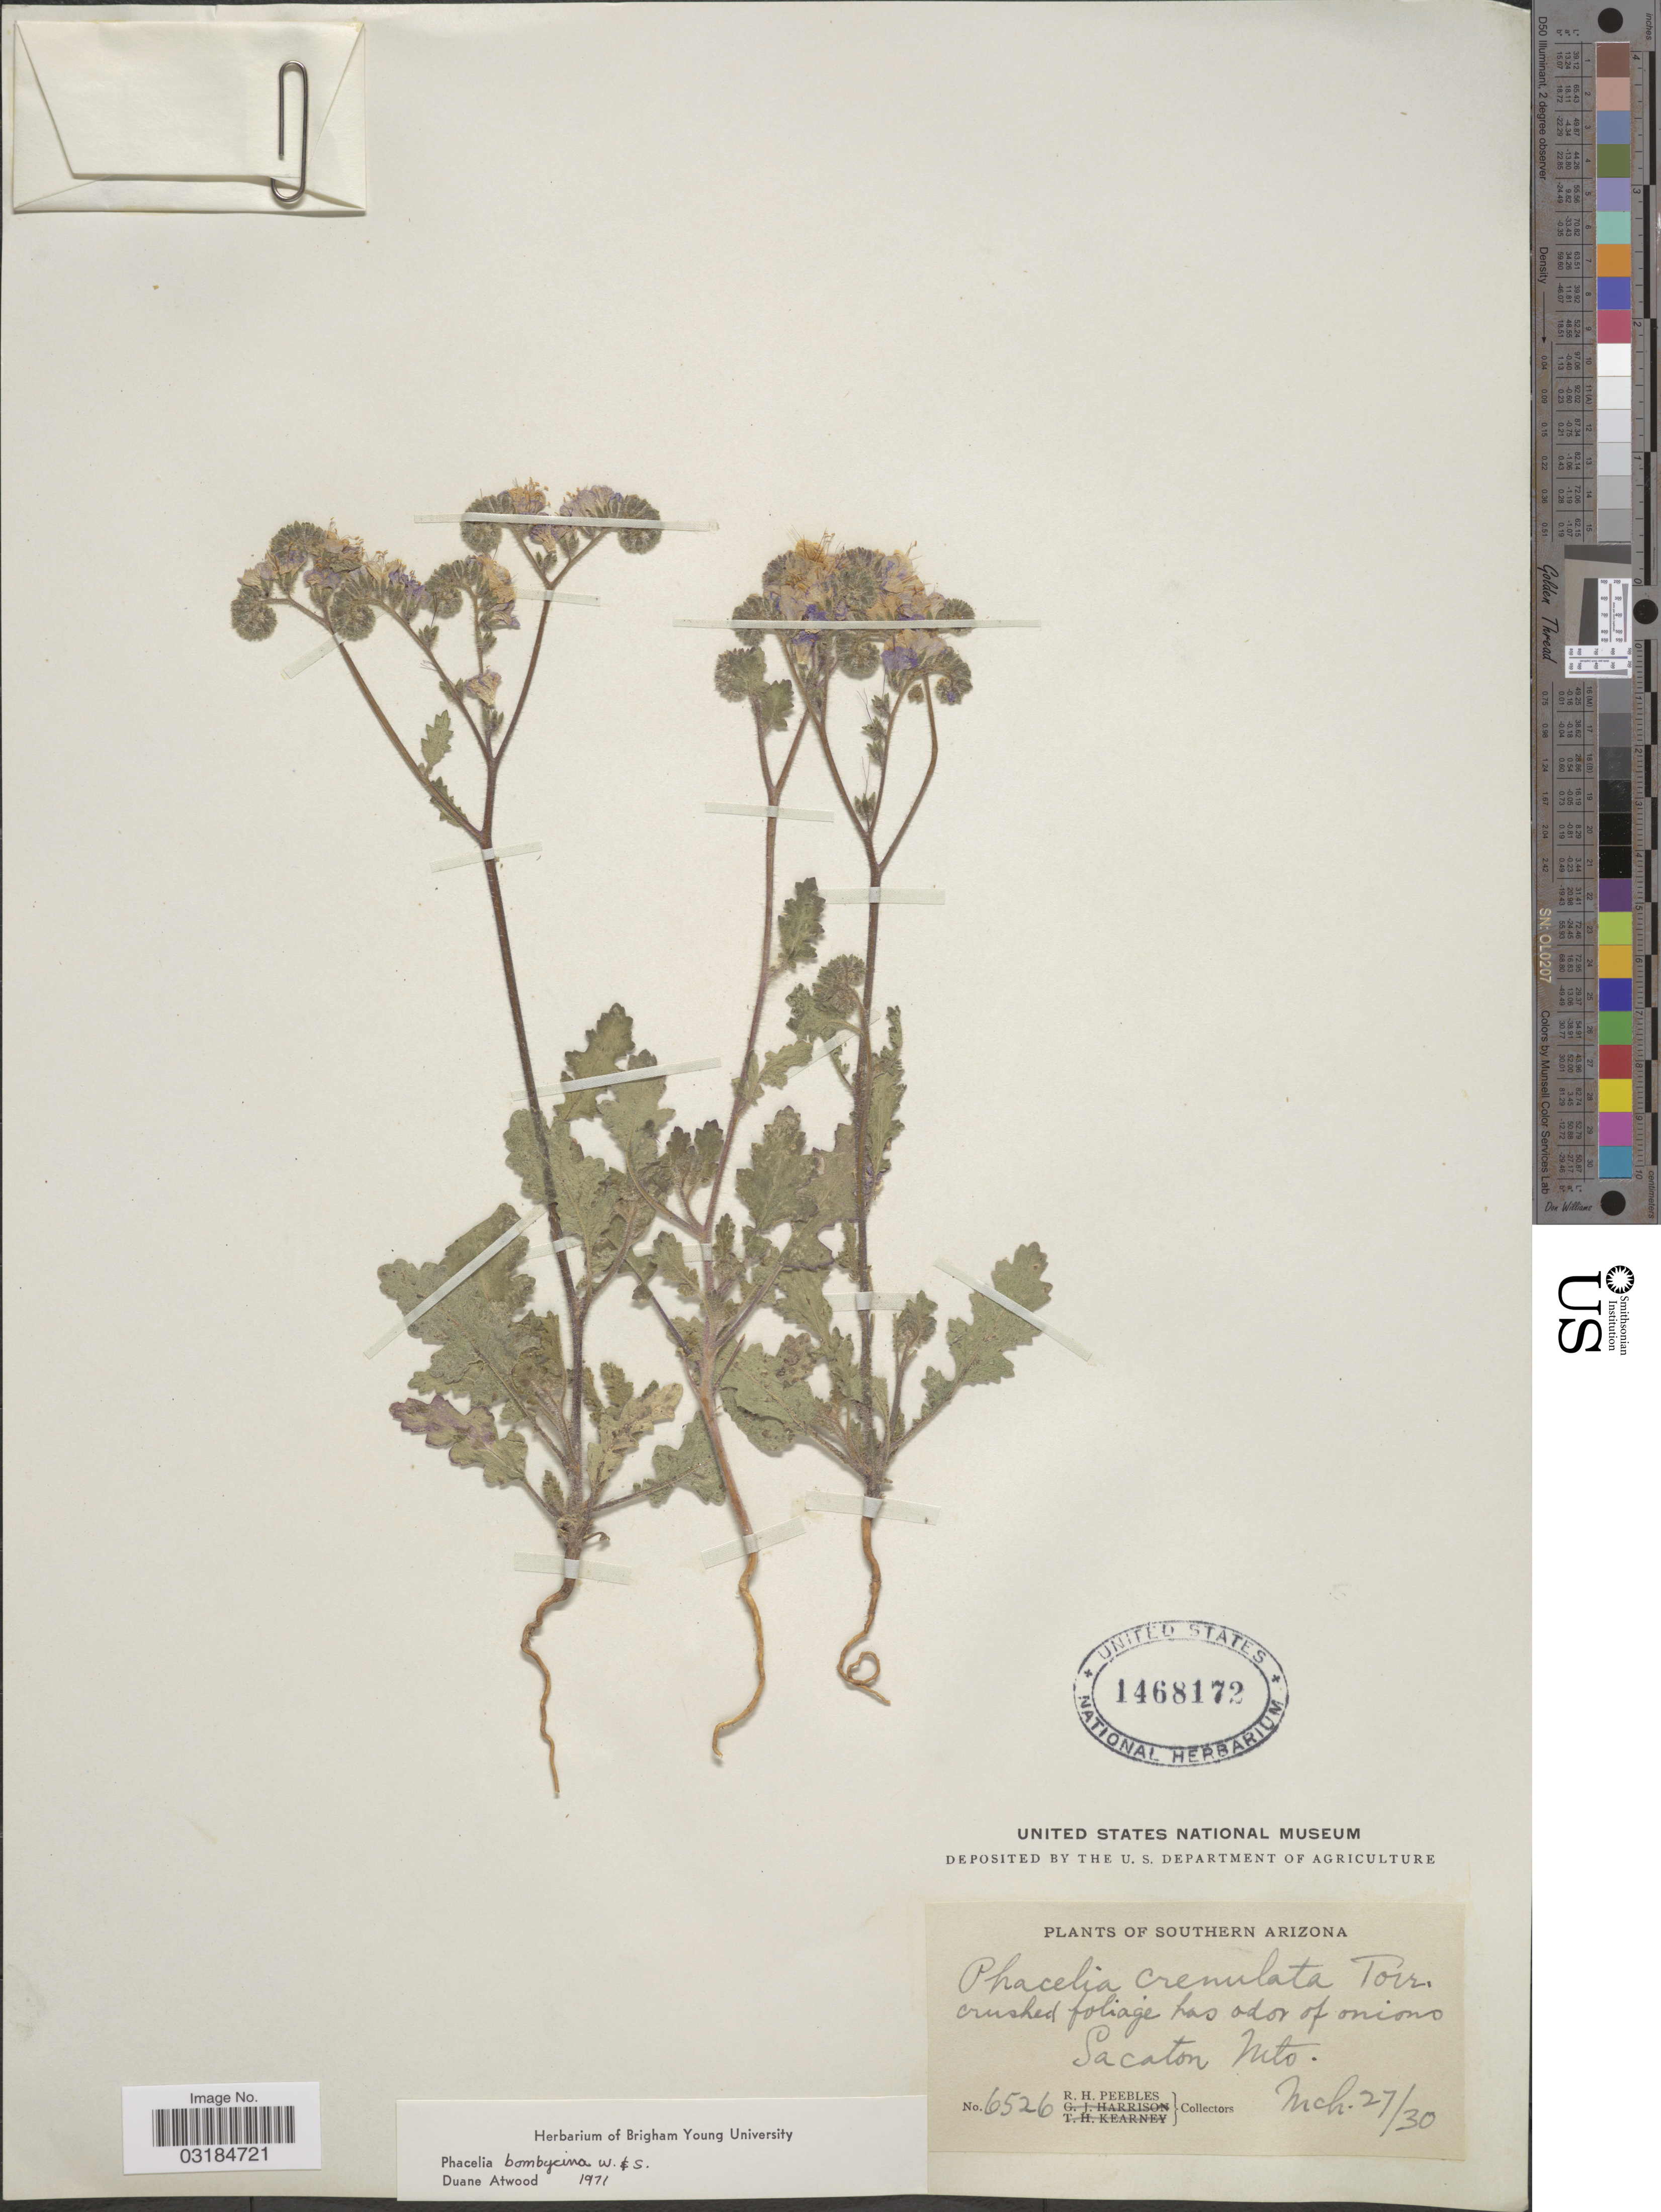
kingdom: Plantae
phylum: Tracheophyta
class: Magnoliopsida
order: Boraginales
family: Hydrophyllaceae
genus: Phacelia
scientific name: Phacelia bombycina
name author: Wooton & Standl.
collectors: R. H. Peebles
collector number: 6526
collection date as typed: Transcribed d/m/y: 27/3/30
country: United States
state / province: Arizona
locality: Southern Arizona, Sacaton Mts.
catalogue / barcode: US 1468172